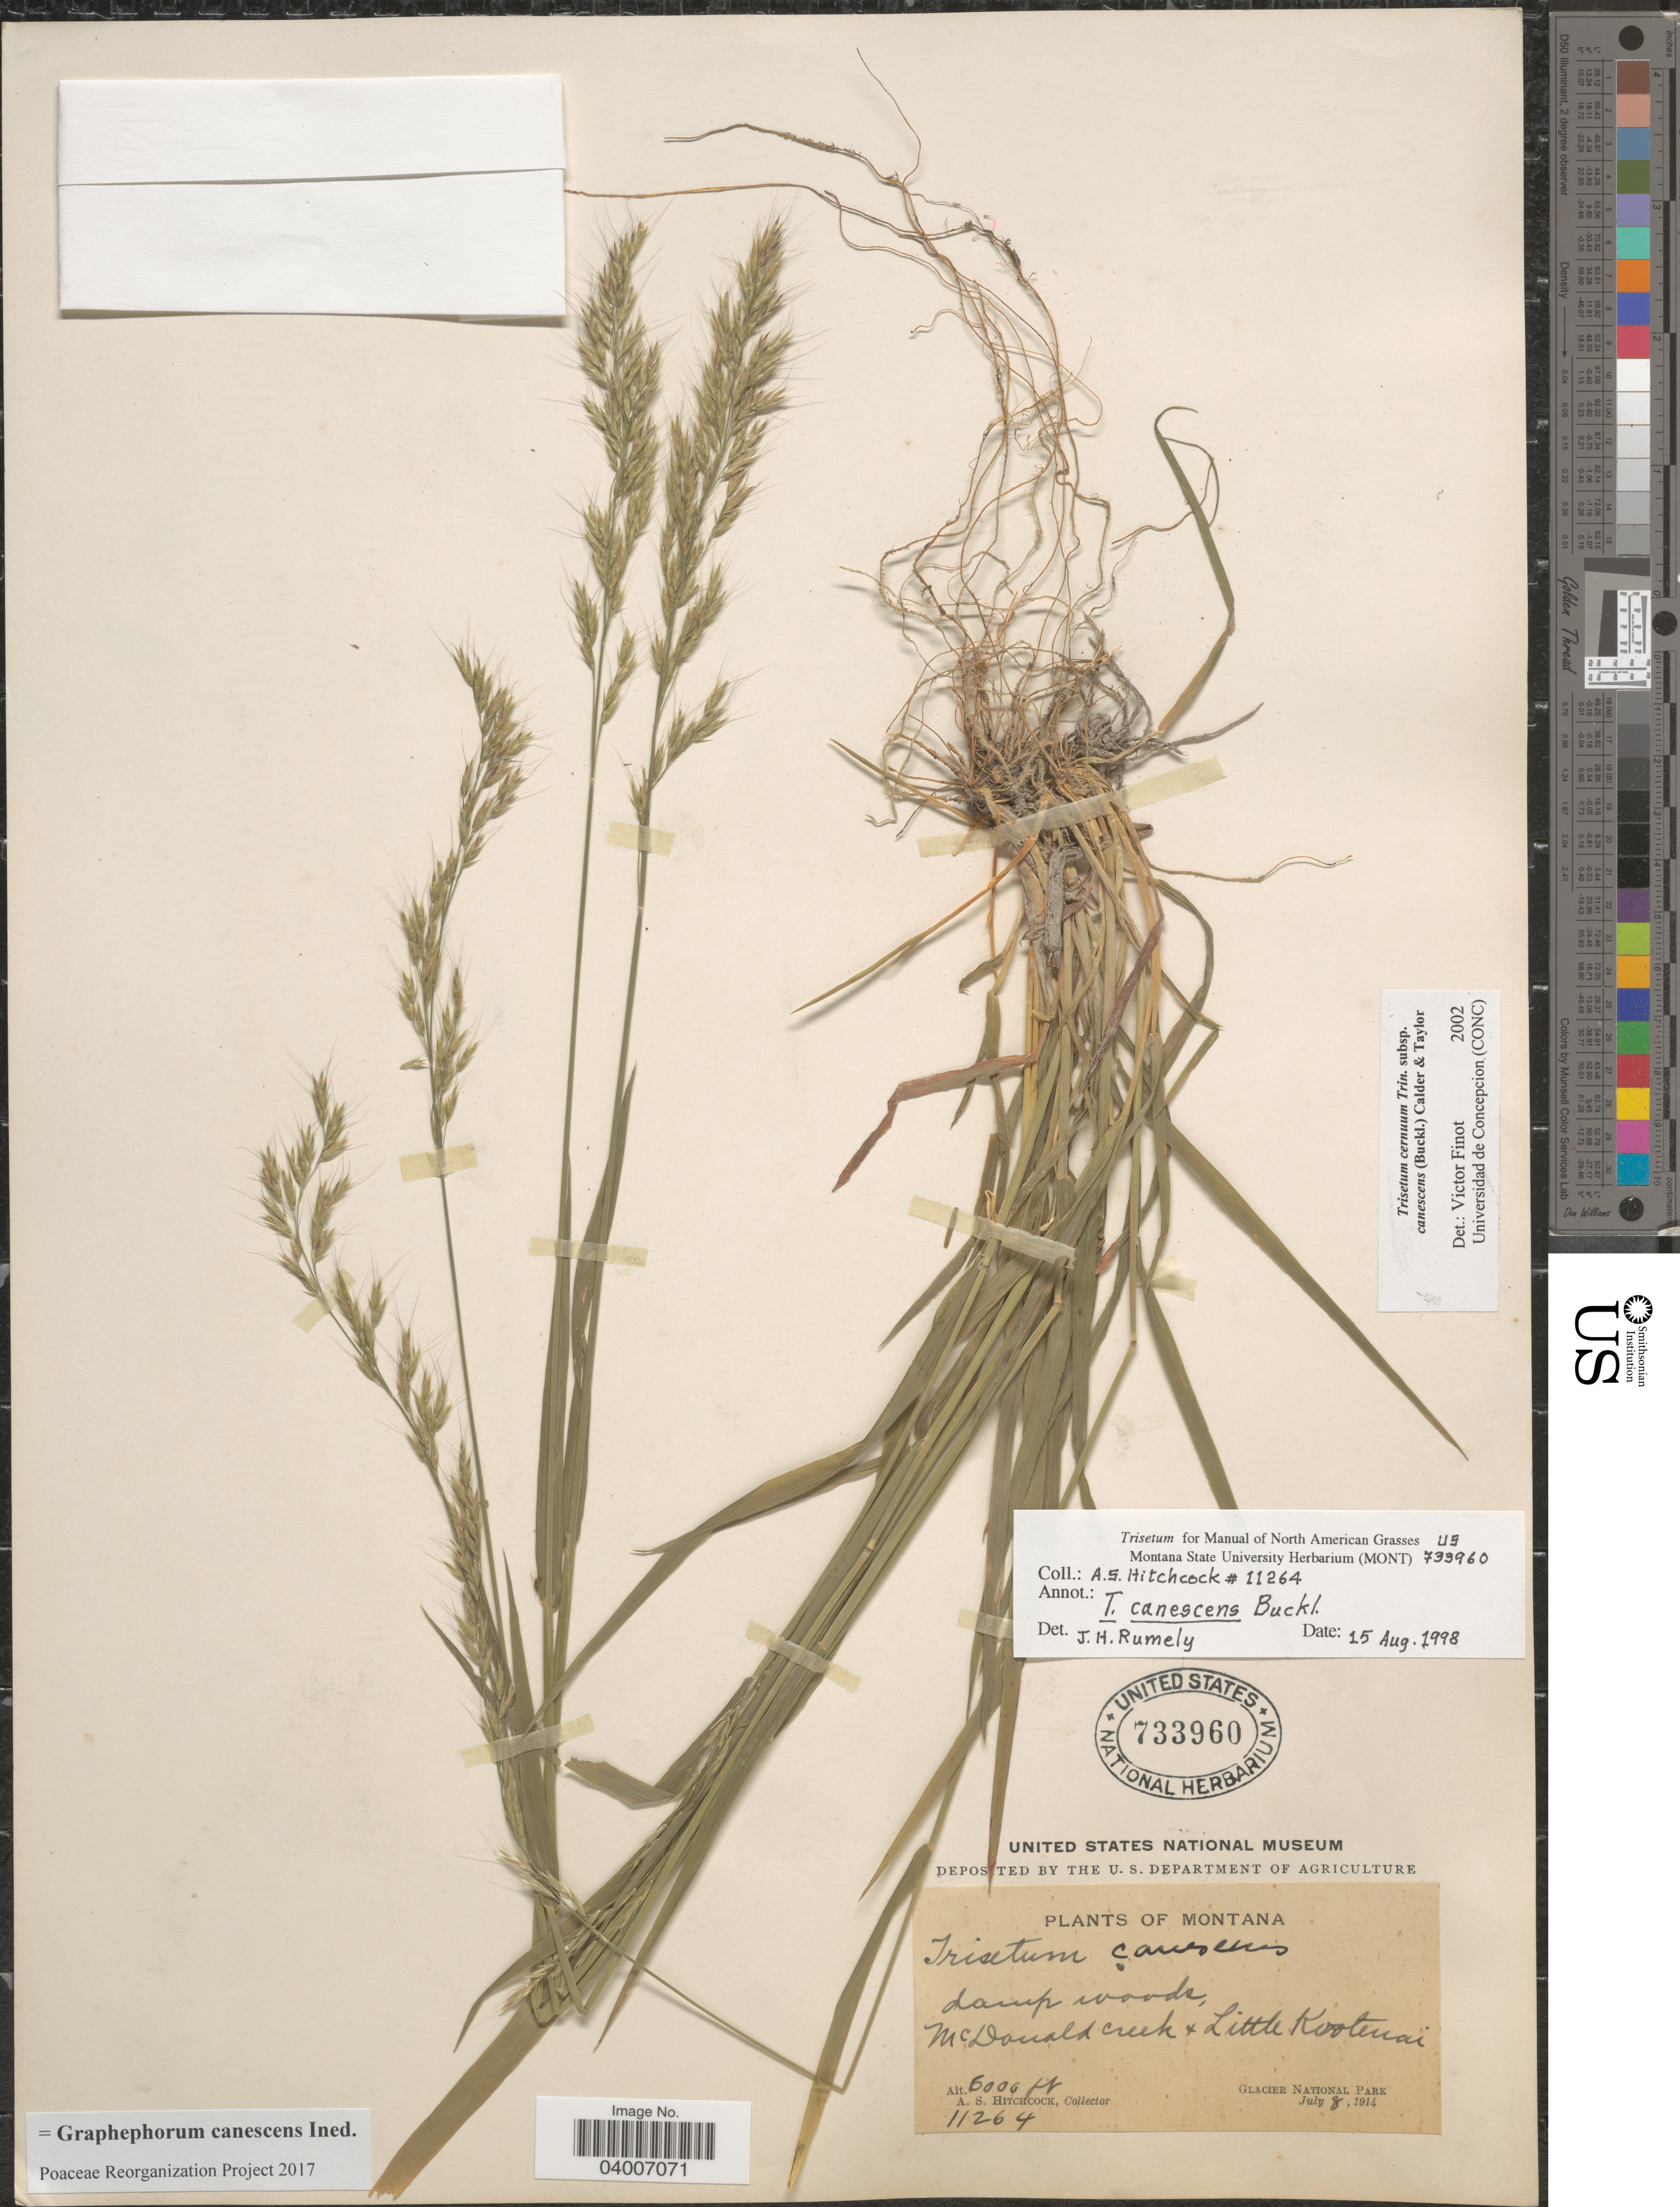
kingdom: Plantae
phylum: Tracheophyta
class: Liliopsida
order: Poales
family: Poaceae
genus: Graphephorum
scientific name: Graphephorum canescens ined.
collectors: A. S. Hitchcock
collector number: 11264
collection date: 1914-07-08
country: United States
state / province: Montana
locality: McDonald creek + Little Kootenai. Glacier National Park.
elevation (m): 1829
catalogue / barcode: US 733960